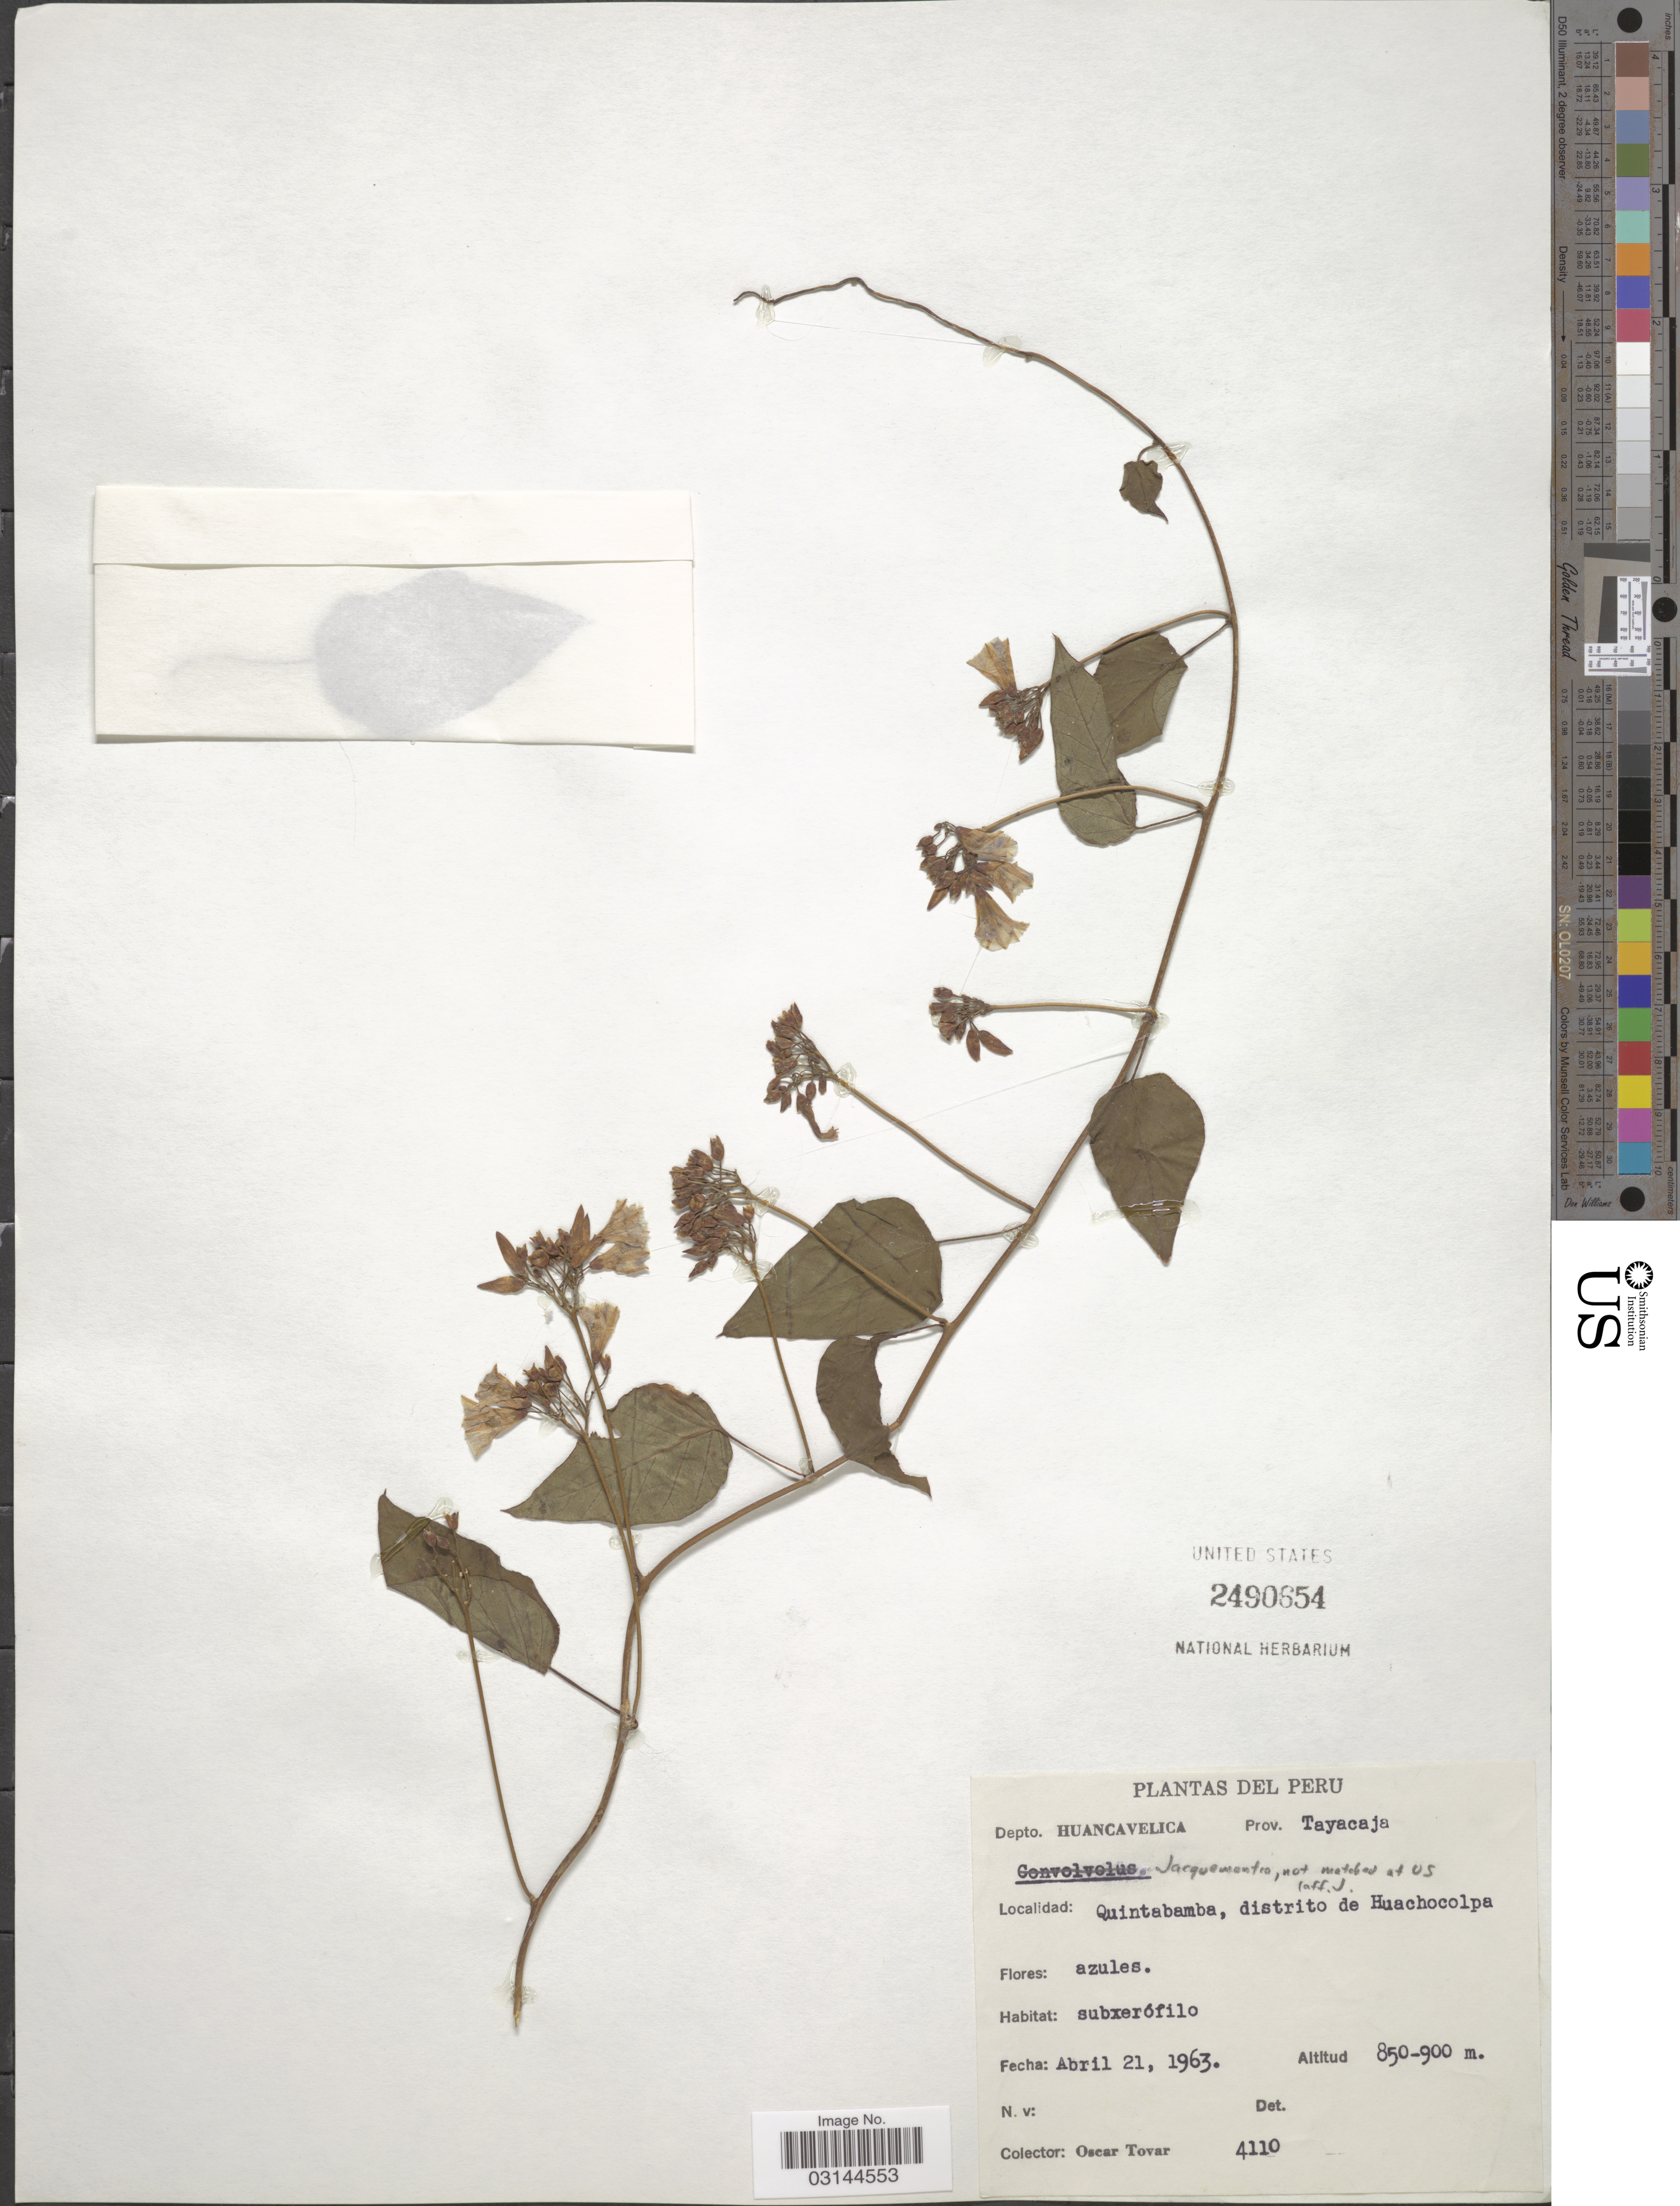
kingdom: Plantae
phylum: Tracheophyta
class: Magnoliopsida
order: Solanales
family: Convolvulaceae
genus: Jacquemontia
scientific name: Jacquemontia sp.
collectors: Ó. Tovar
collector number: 4110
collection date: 1963-04-21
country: Peru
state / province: Huancavelica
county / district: Tayacaja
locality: Depto. Huancavelica. Prov. Tayacaja. Quintabamba, distrito de Huachocolpa.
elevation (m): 850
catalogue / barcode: US 2490654